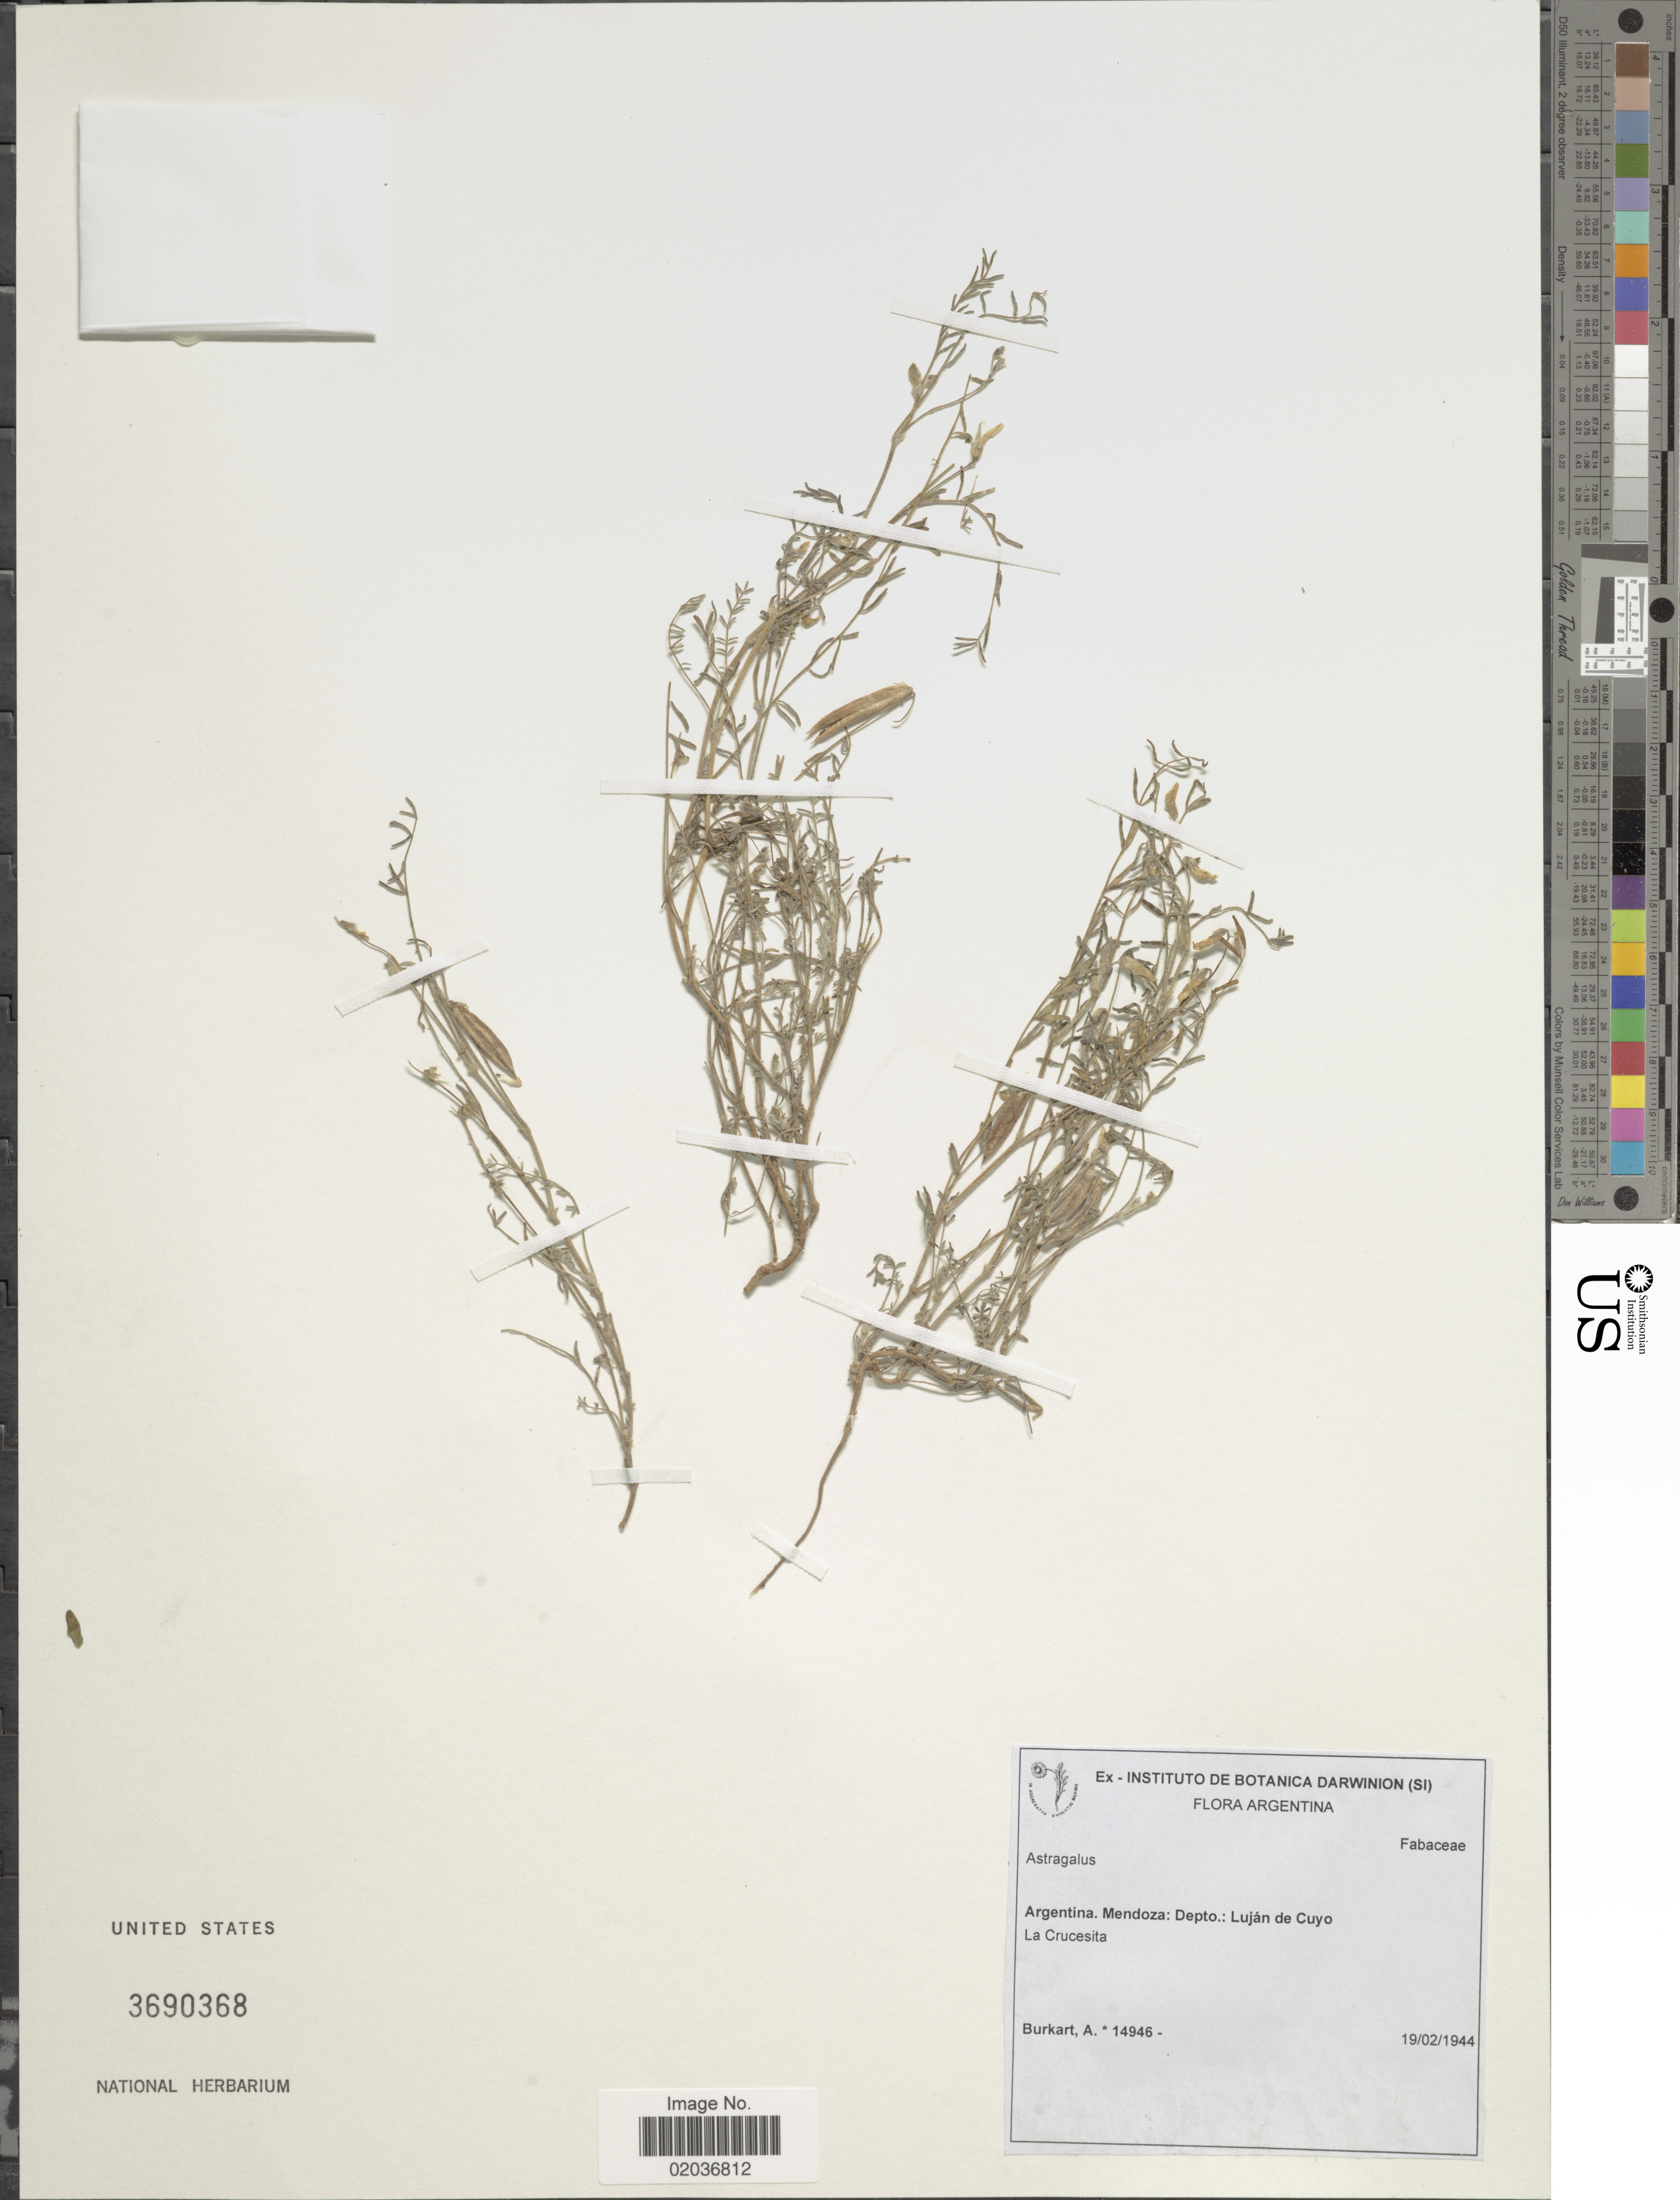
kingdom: Plantae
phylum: Tracheophyta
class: Magnoliopsida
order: Fabales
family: Fabaceae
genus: Astragalus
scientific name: Astragalus sp.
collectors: A. E. Burkart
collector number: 14946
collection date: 1944-02-19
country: Argentina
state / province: Mendoza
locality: Mendoza: Depto: Luján de Cuyo, la Crucesita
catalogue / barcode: US 3690368